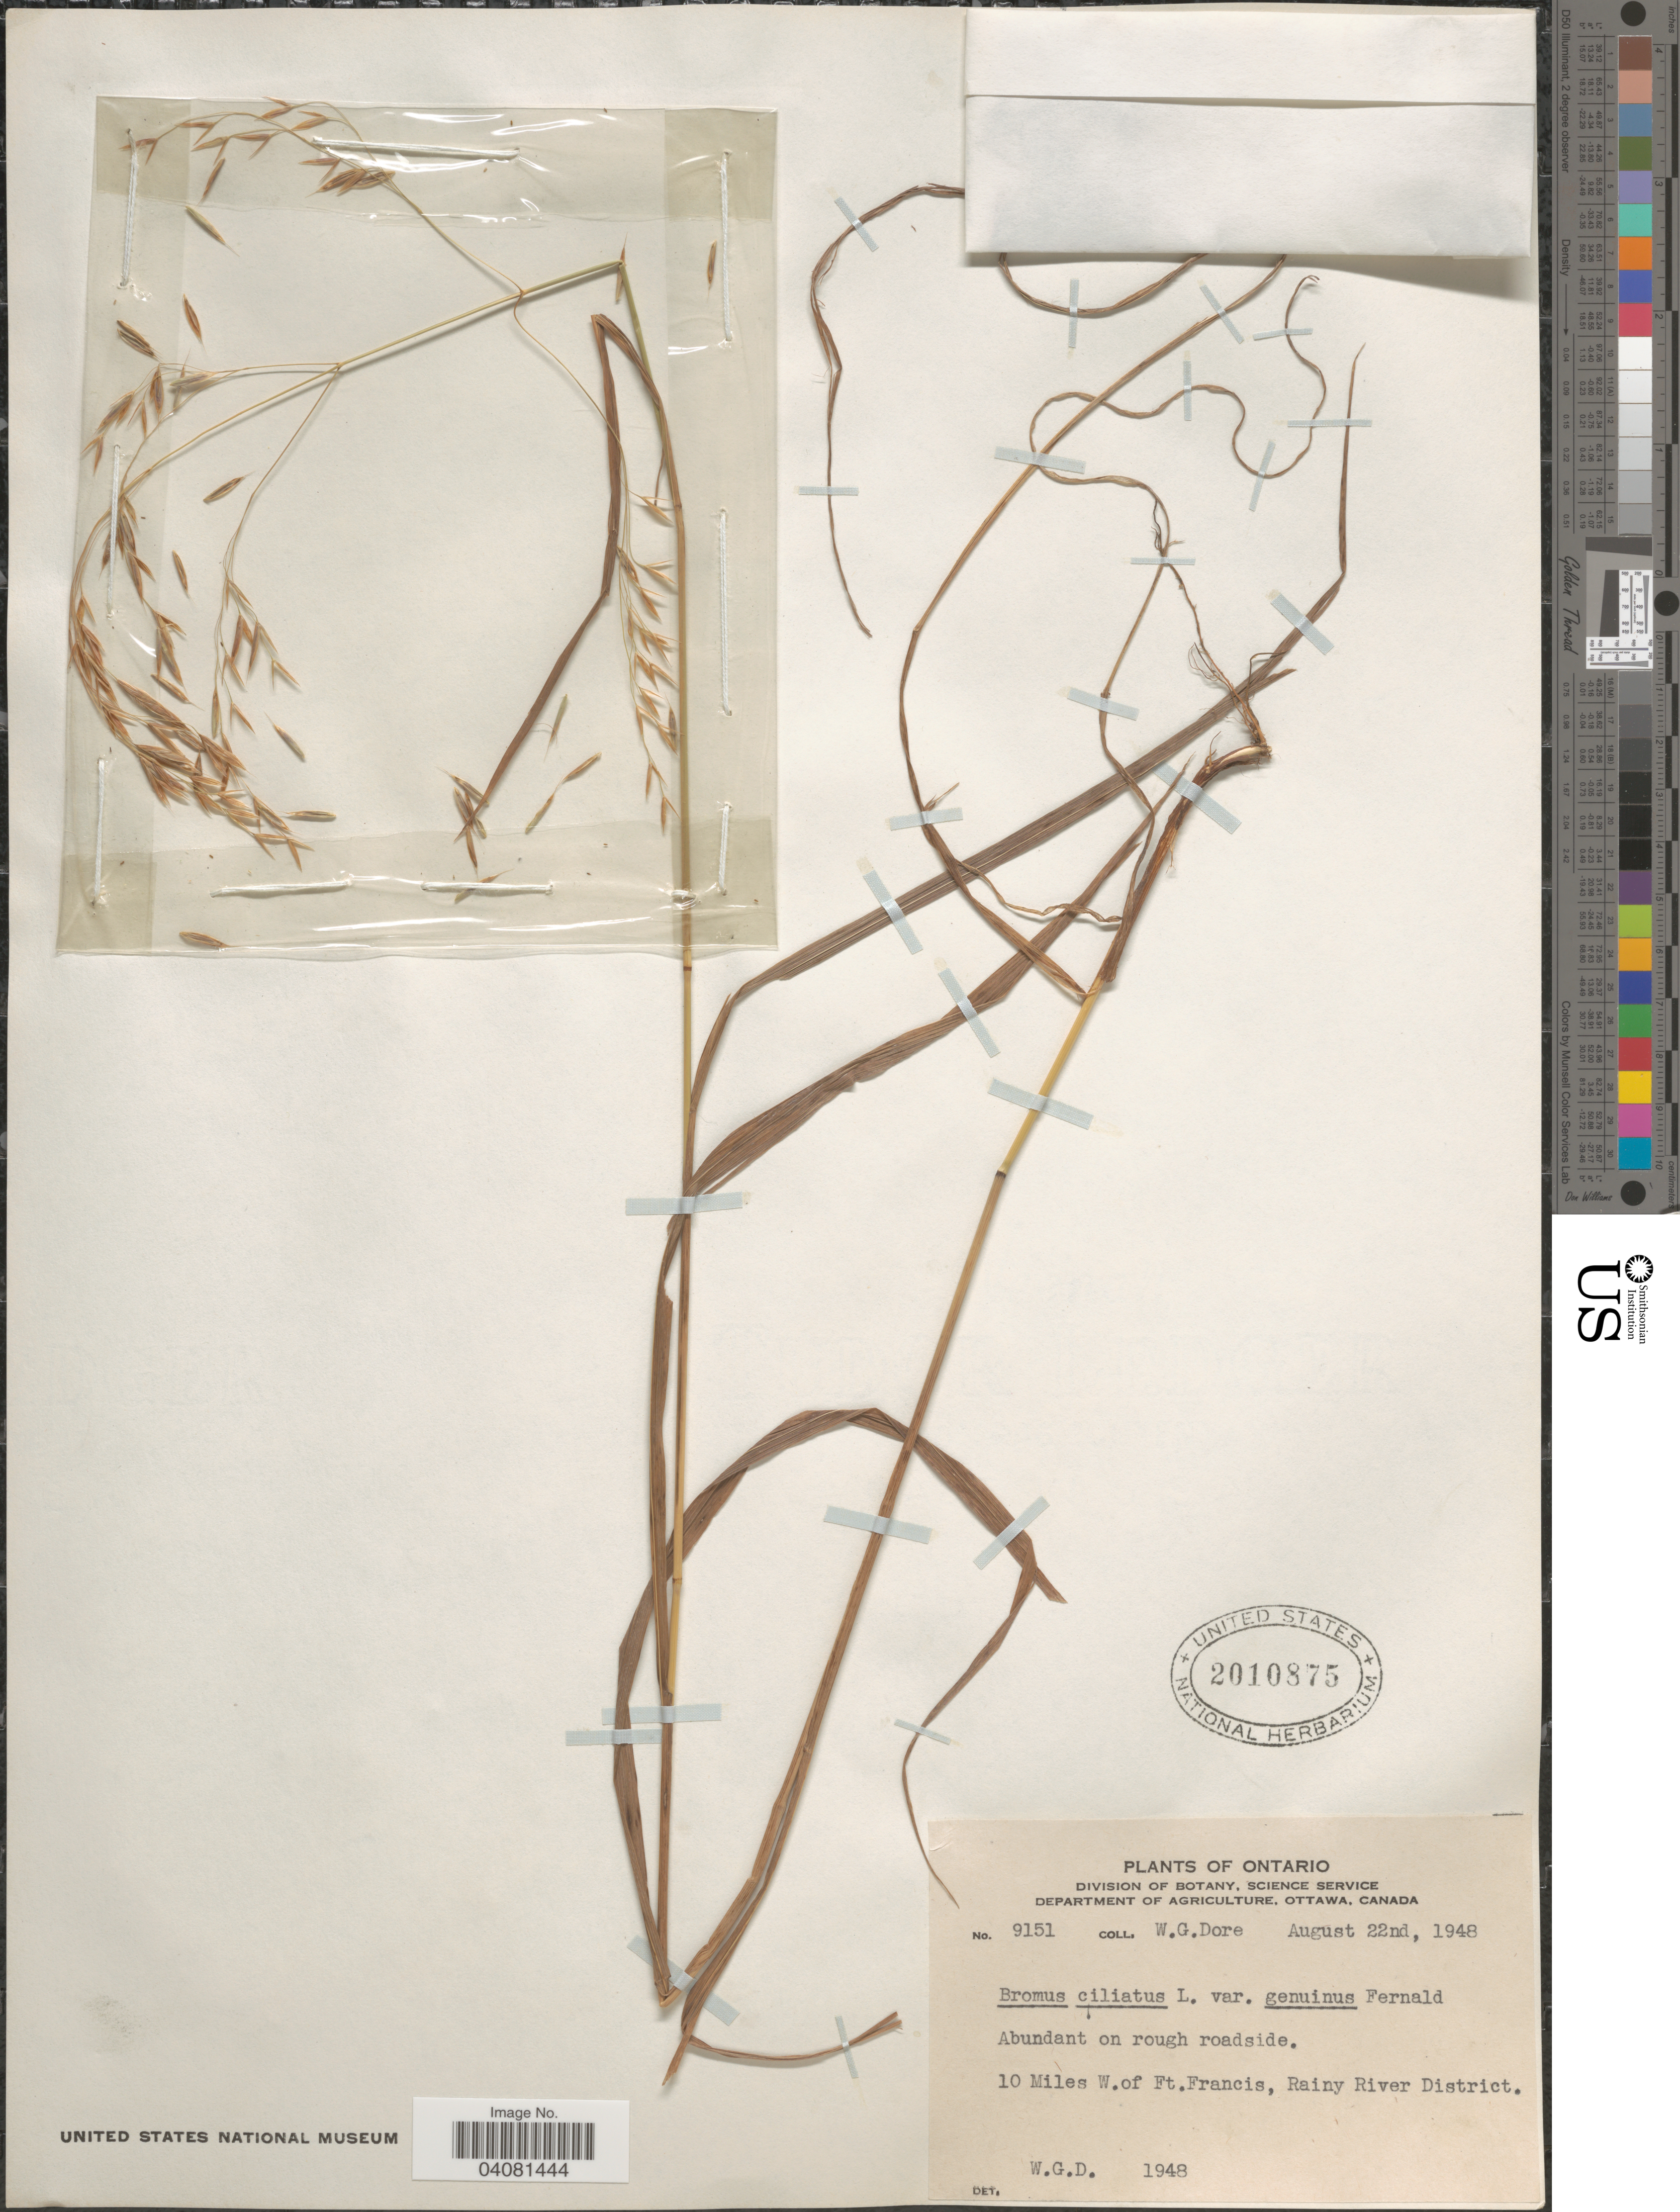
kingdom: Plantae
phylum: Tracheophyta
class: Liliopsida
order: Poales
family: Poaceae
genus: Bromus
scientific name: Bromus ciliatus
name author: L.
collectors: W. Dore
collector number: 9151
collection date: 1948-08-22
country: Canada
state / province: Ontario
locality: Abundant on roadside. 10 Miles W. of Ft. Francis, Rainy River District.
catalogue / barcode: US 2010875